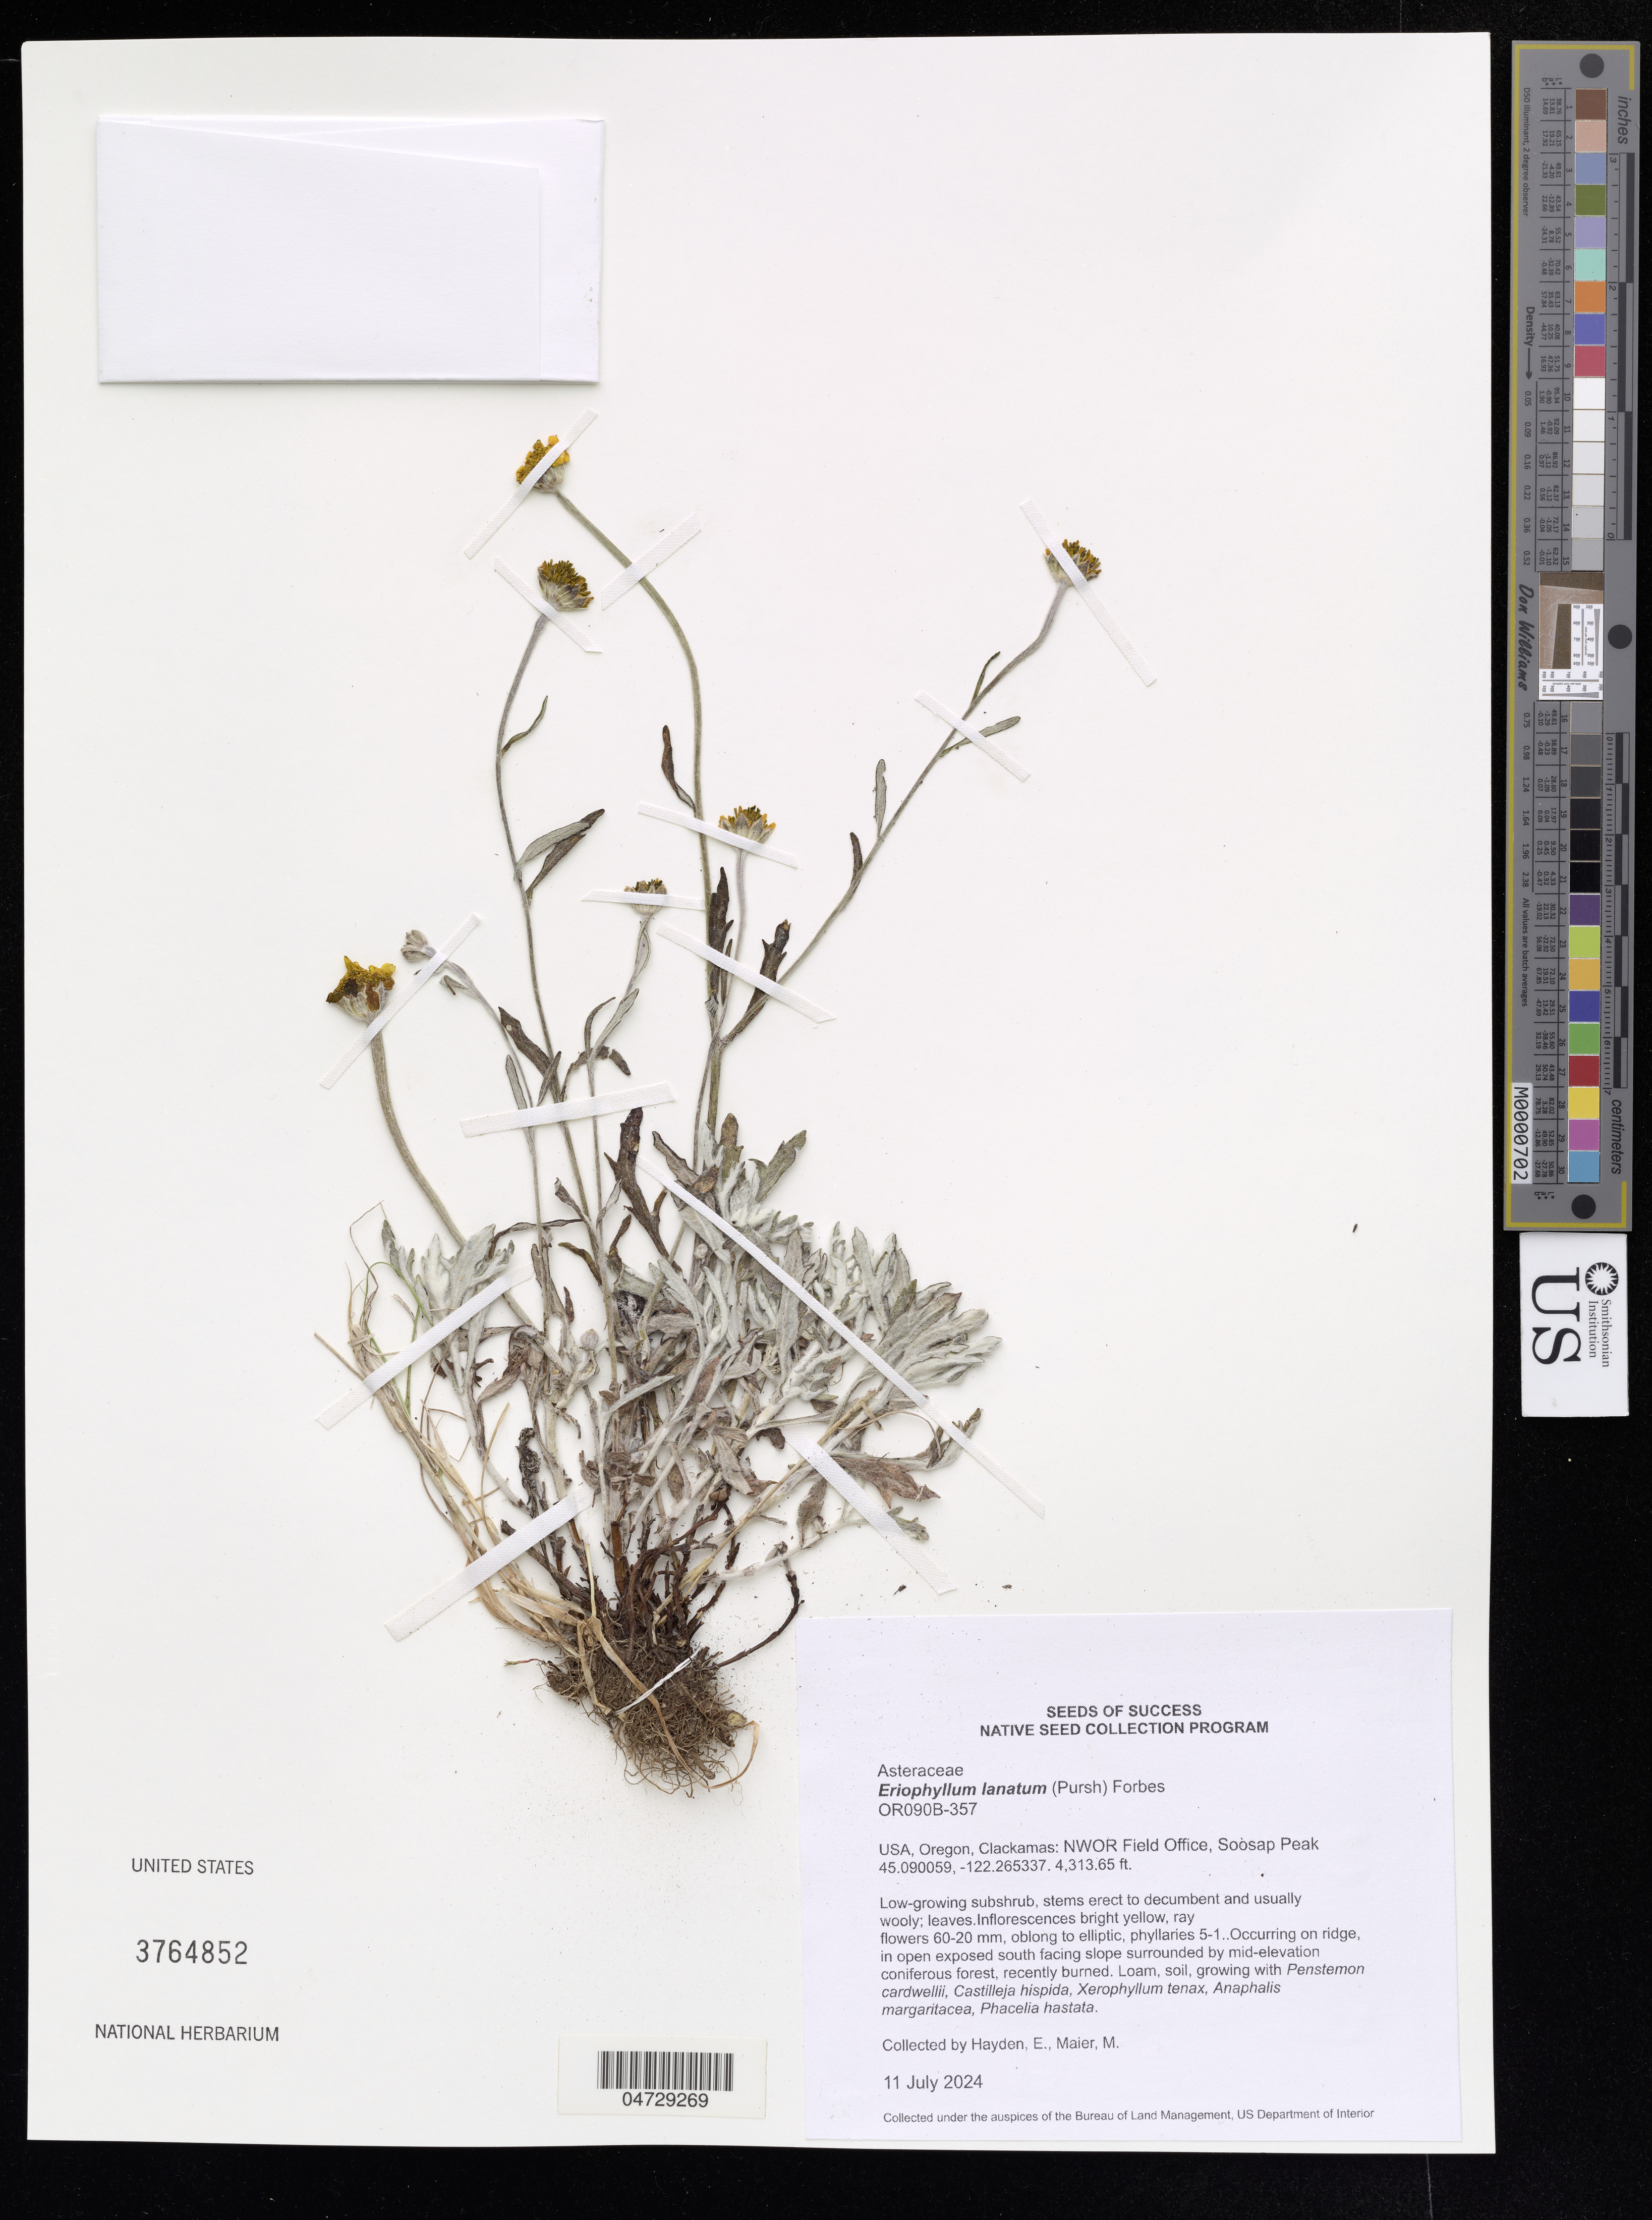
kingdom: Plantae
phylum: Tracheophyta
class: Magnoliopsida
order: Asterales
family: Asteraceae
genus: Eriophyllum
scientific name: Eriophyllum lanatum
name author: (Pursh) J. Forbes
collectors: E. Hayden & M. Maier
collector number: OR090B-357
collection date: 2024-07-11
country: United States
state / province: Oregon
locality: Clackamas: NWOR Field Office, Soosap Peak.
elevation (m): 1314.8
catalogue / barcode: US 3764852